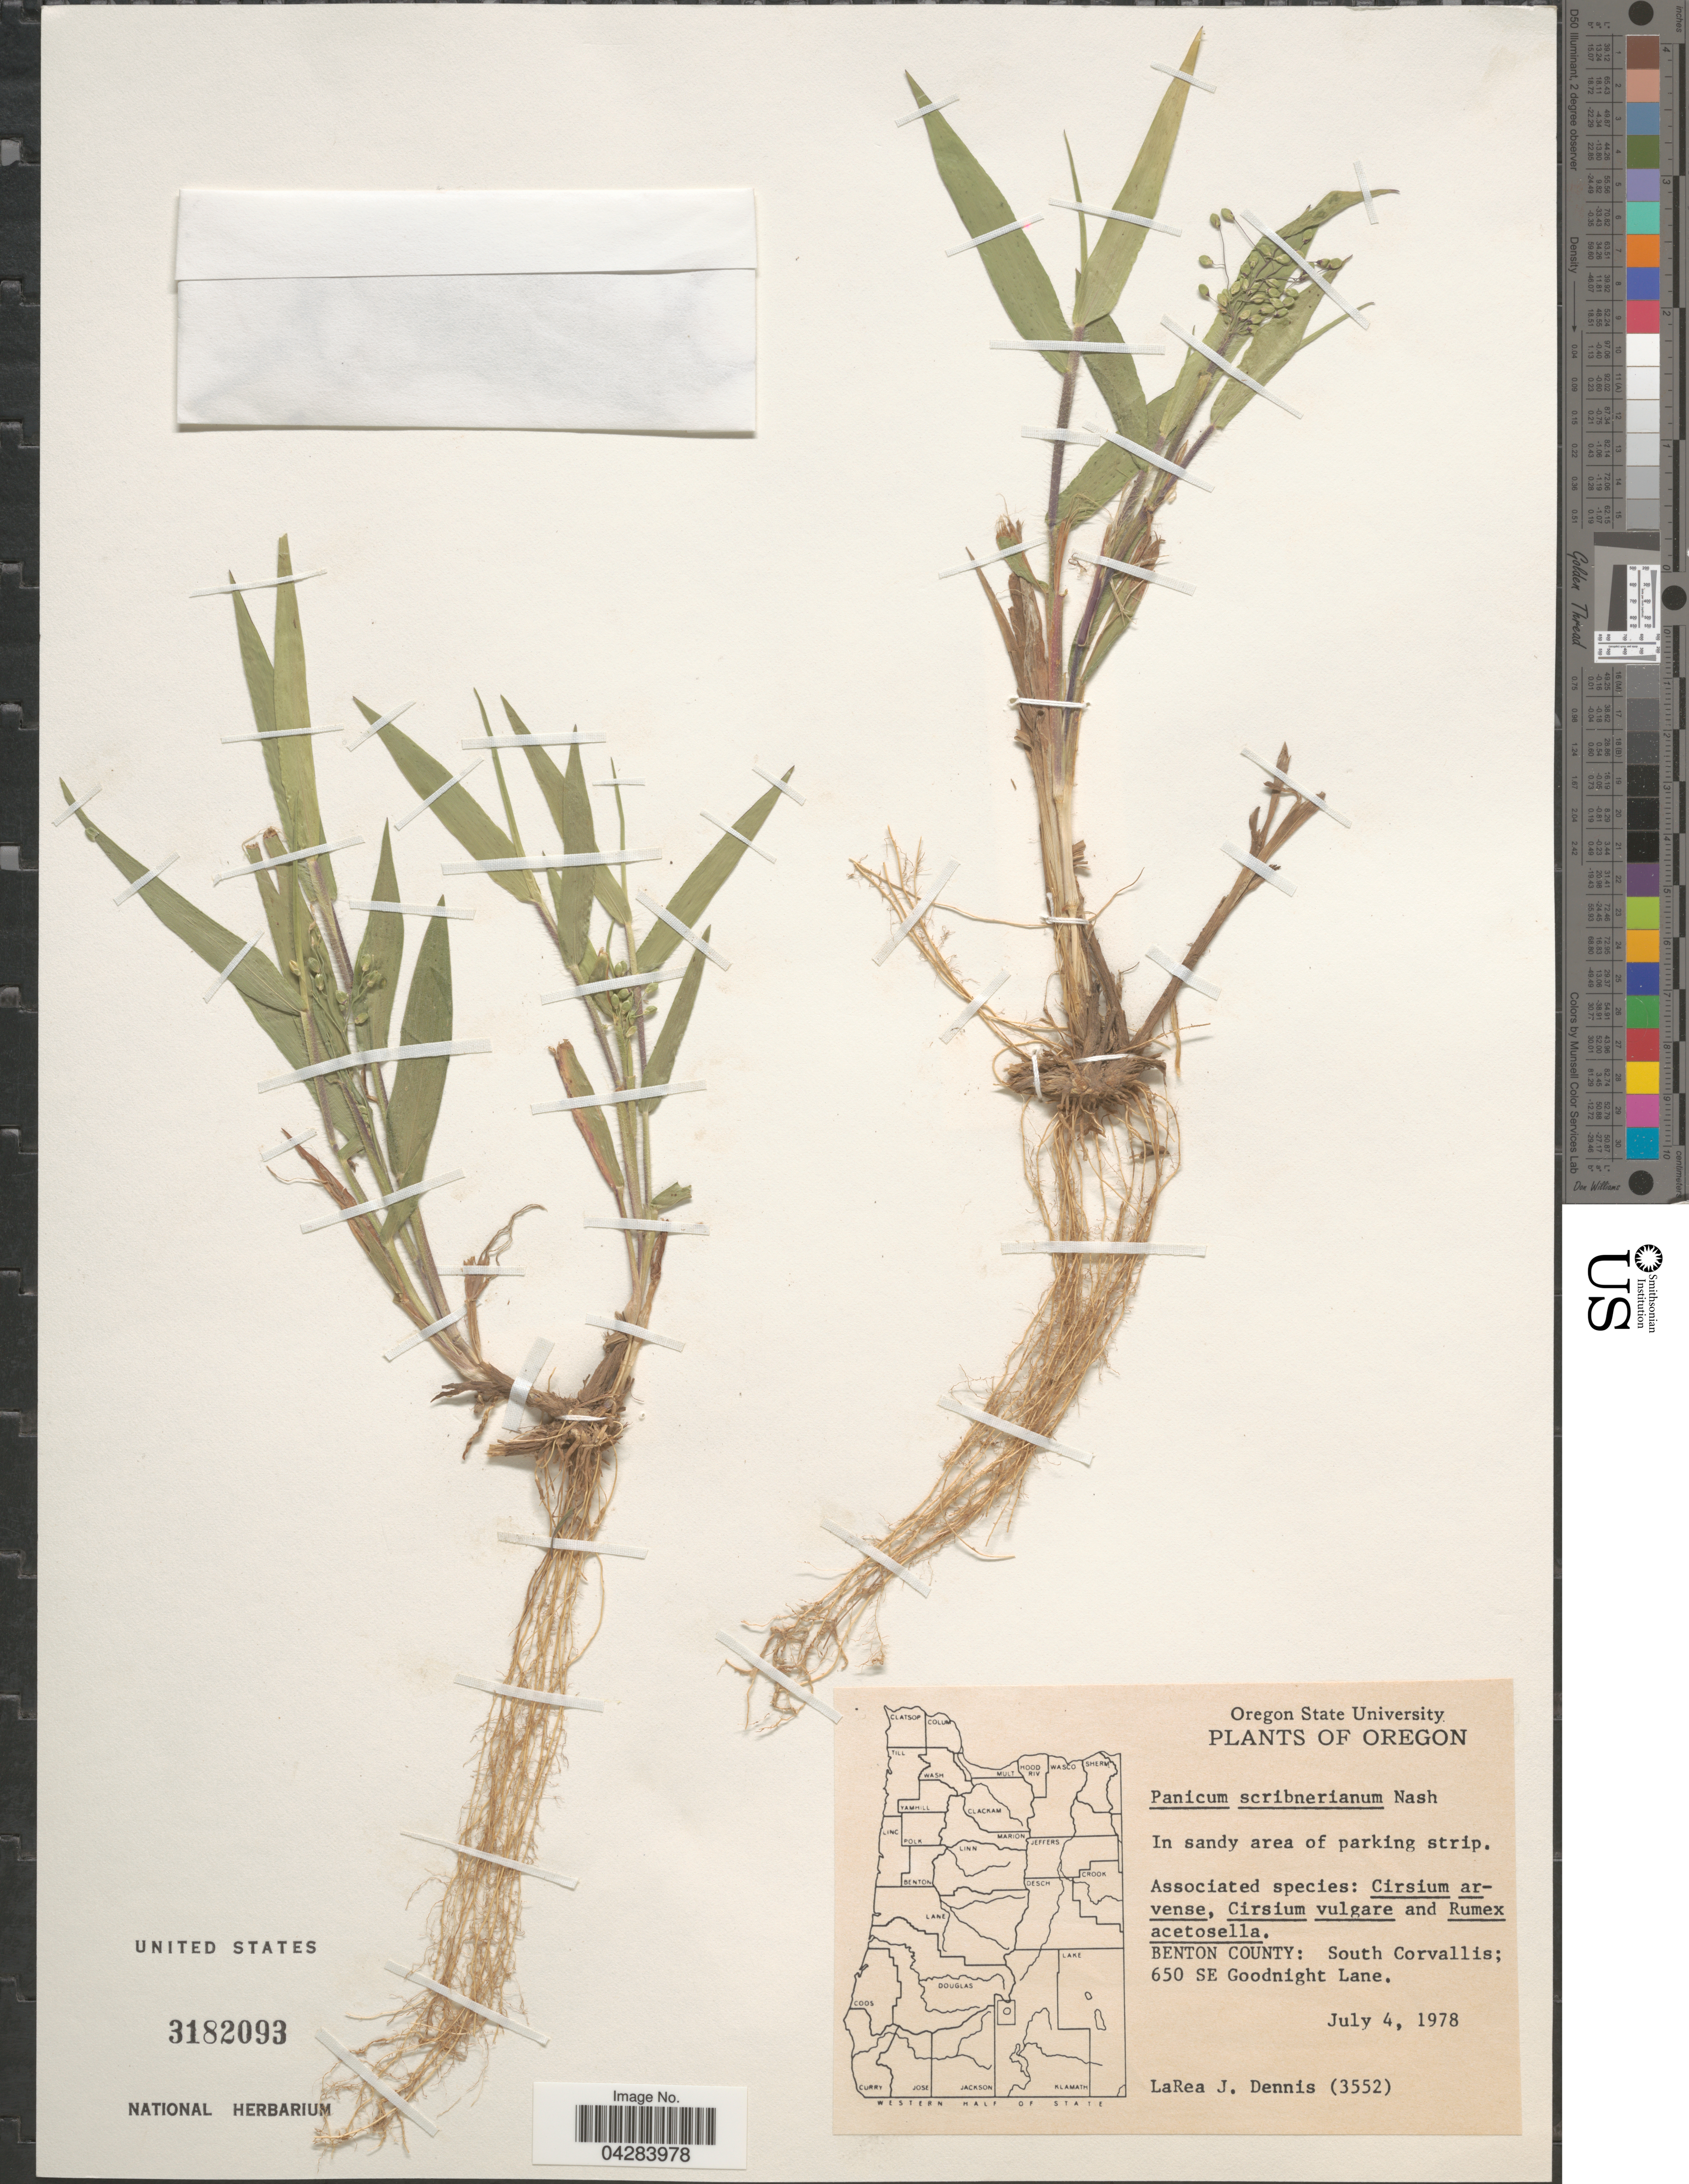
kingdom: Plantae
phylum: Tracheophyta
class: Liliopsida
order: Poales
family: Poaceae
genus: Dichanthelium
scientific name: Dichanthelium oligosanthes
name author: (Schult.) Gould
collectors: L. Dennis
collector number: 3552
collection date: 1978-07-04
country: United States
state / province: Oregon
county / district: Benton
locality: In sandy area of parking strip. Benton County: South Corvallis; 650 SE Goodnight Lane.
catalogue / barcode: US 3182093